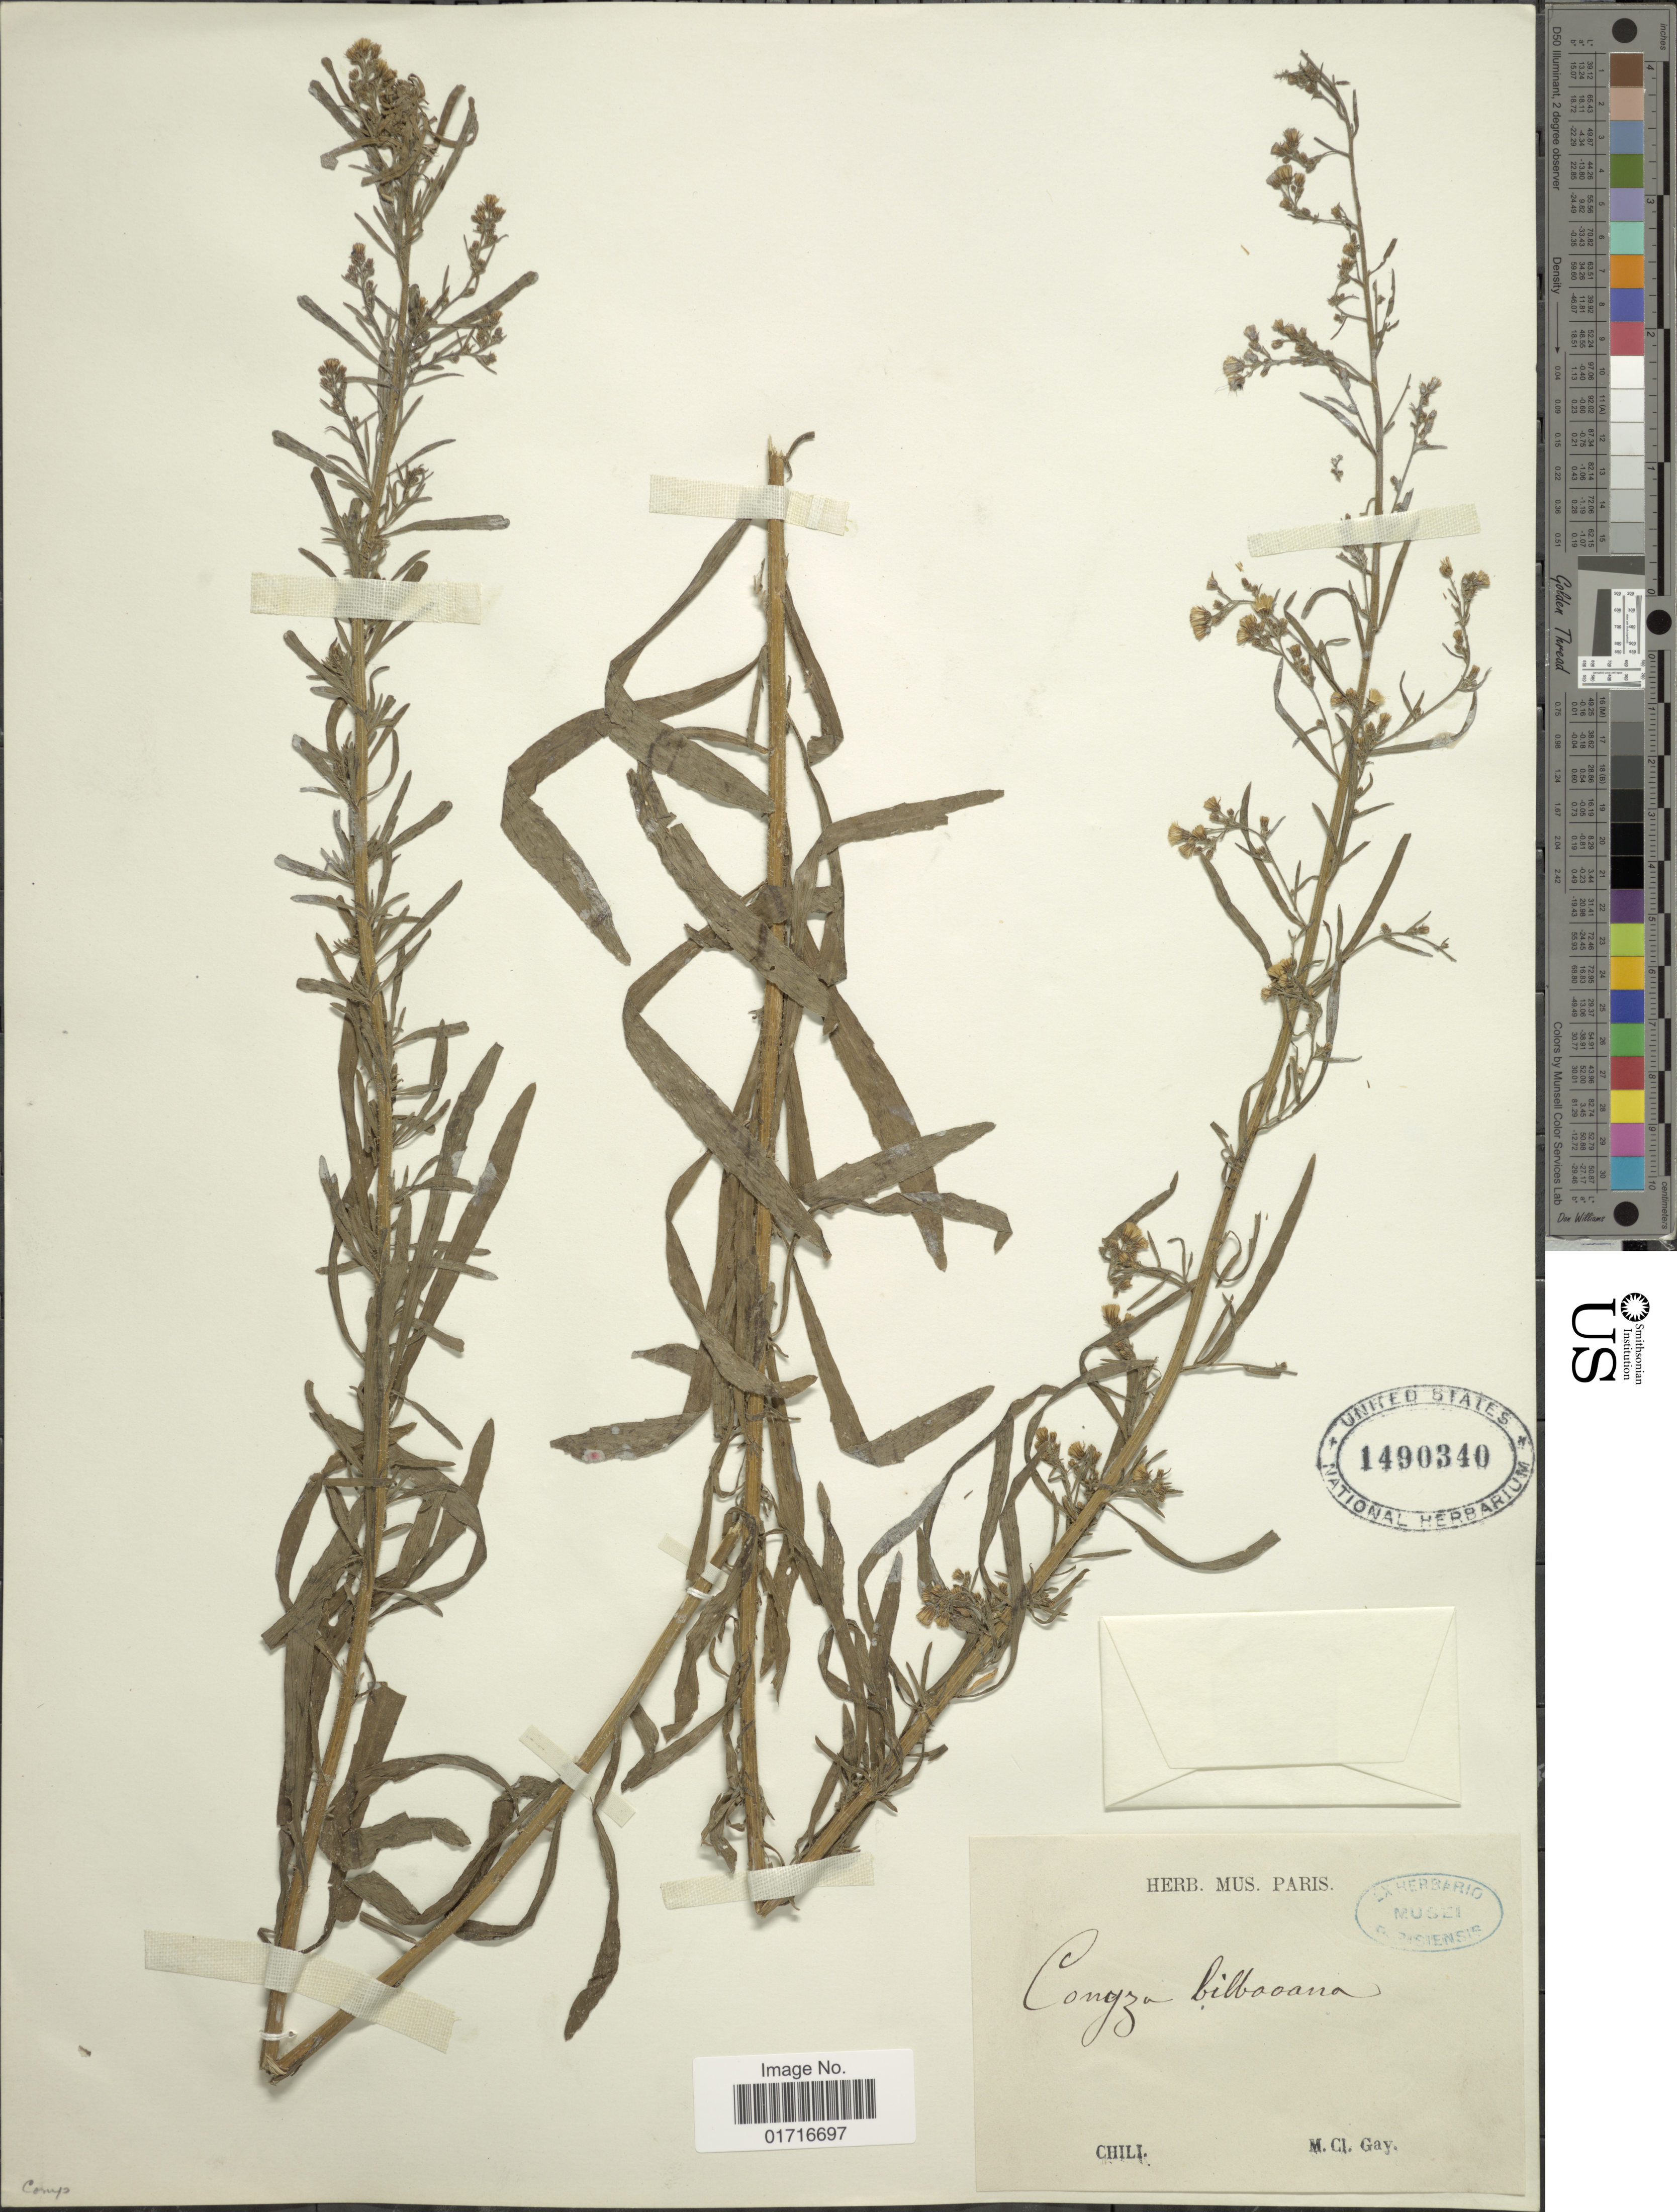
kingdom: Plantae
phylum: Tracheophyta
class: Magnoliopsida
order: Asterales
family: Asteraceae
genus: Conyza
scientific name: Conyza bilbaoana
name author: J. Rémy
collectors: M. Gay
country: Chile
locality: Chili.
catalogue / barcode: US 1490340